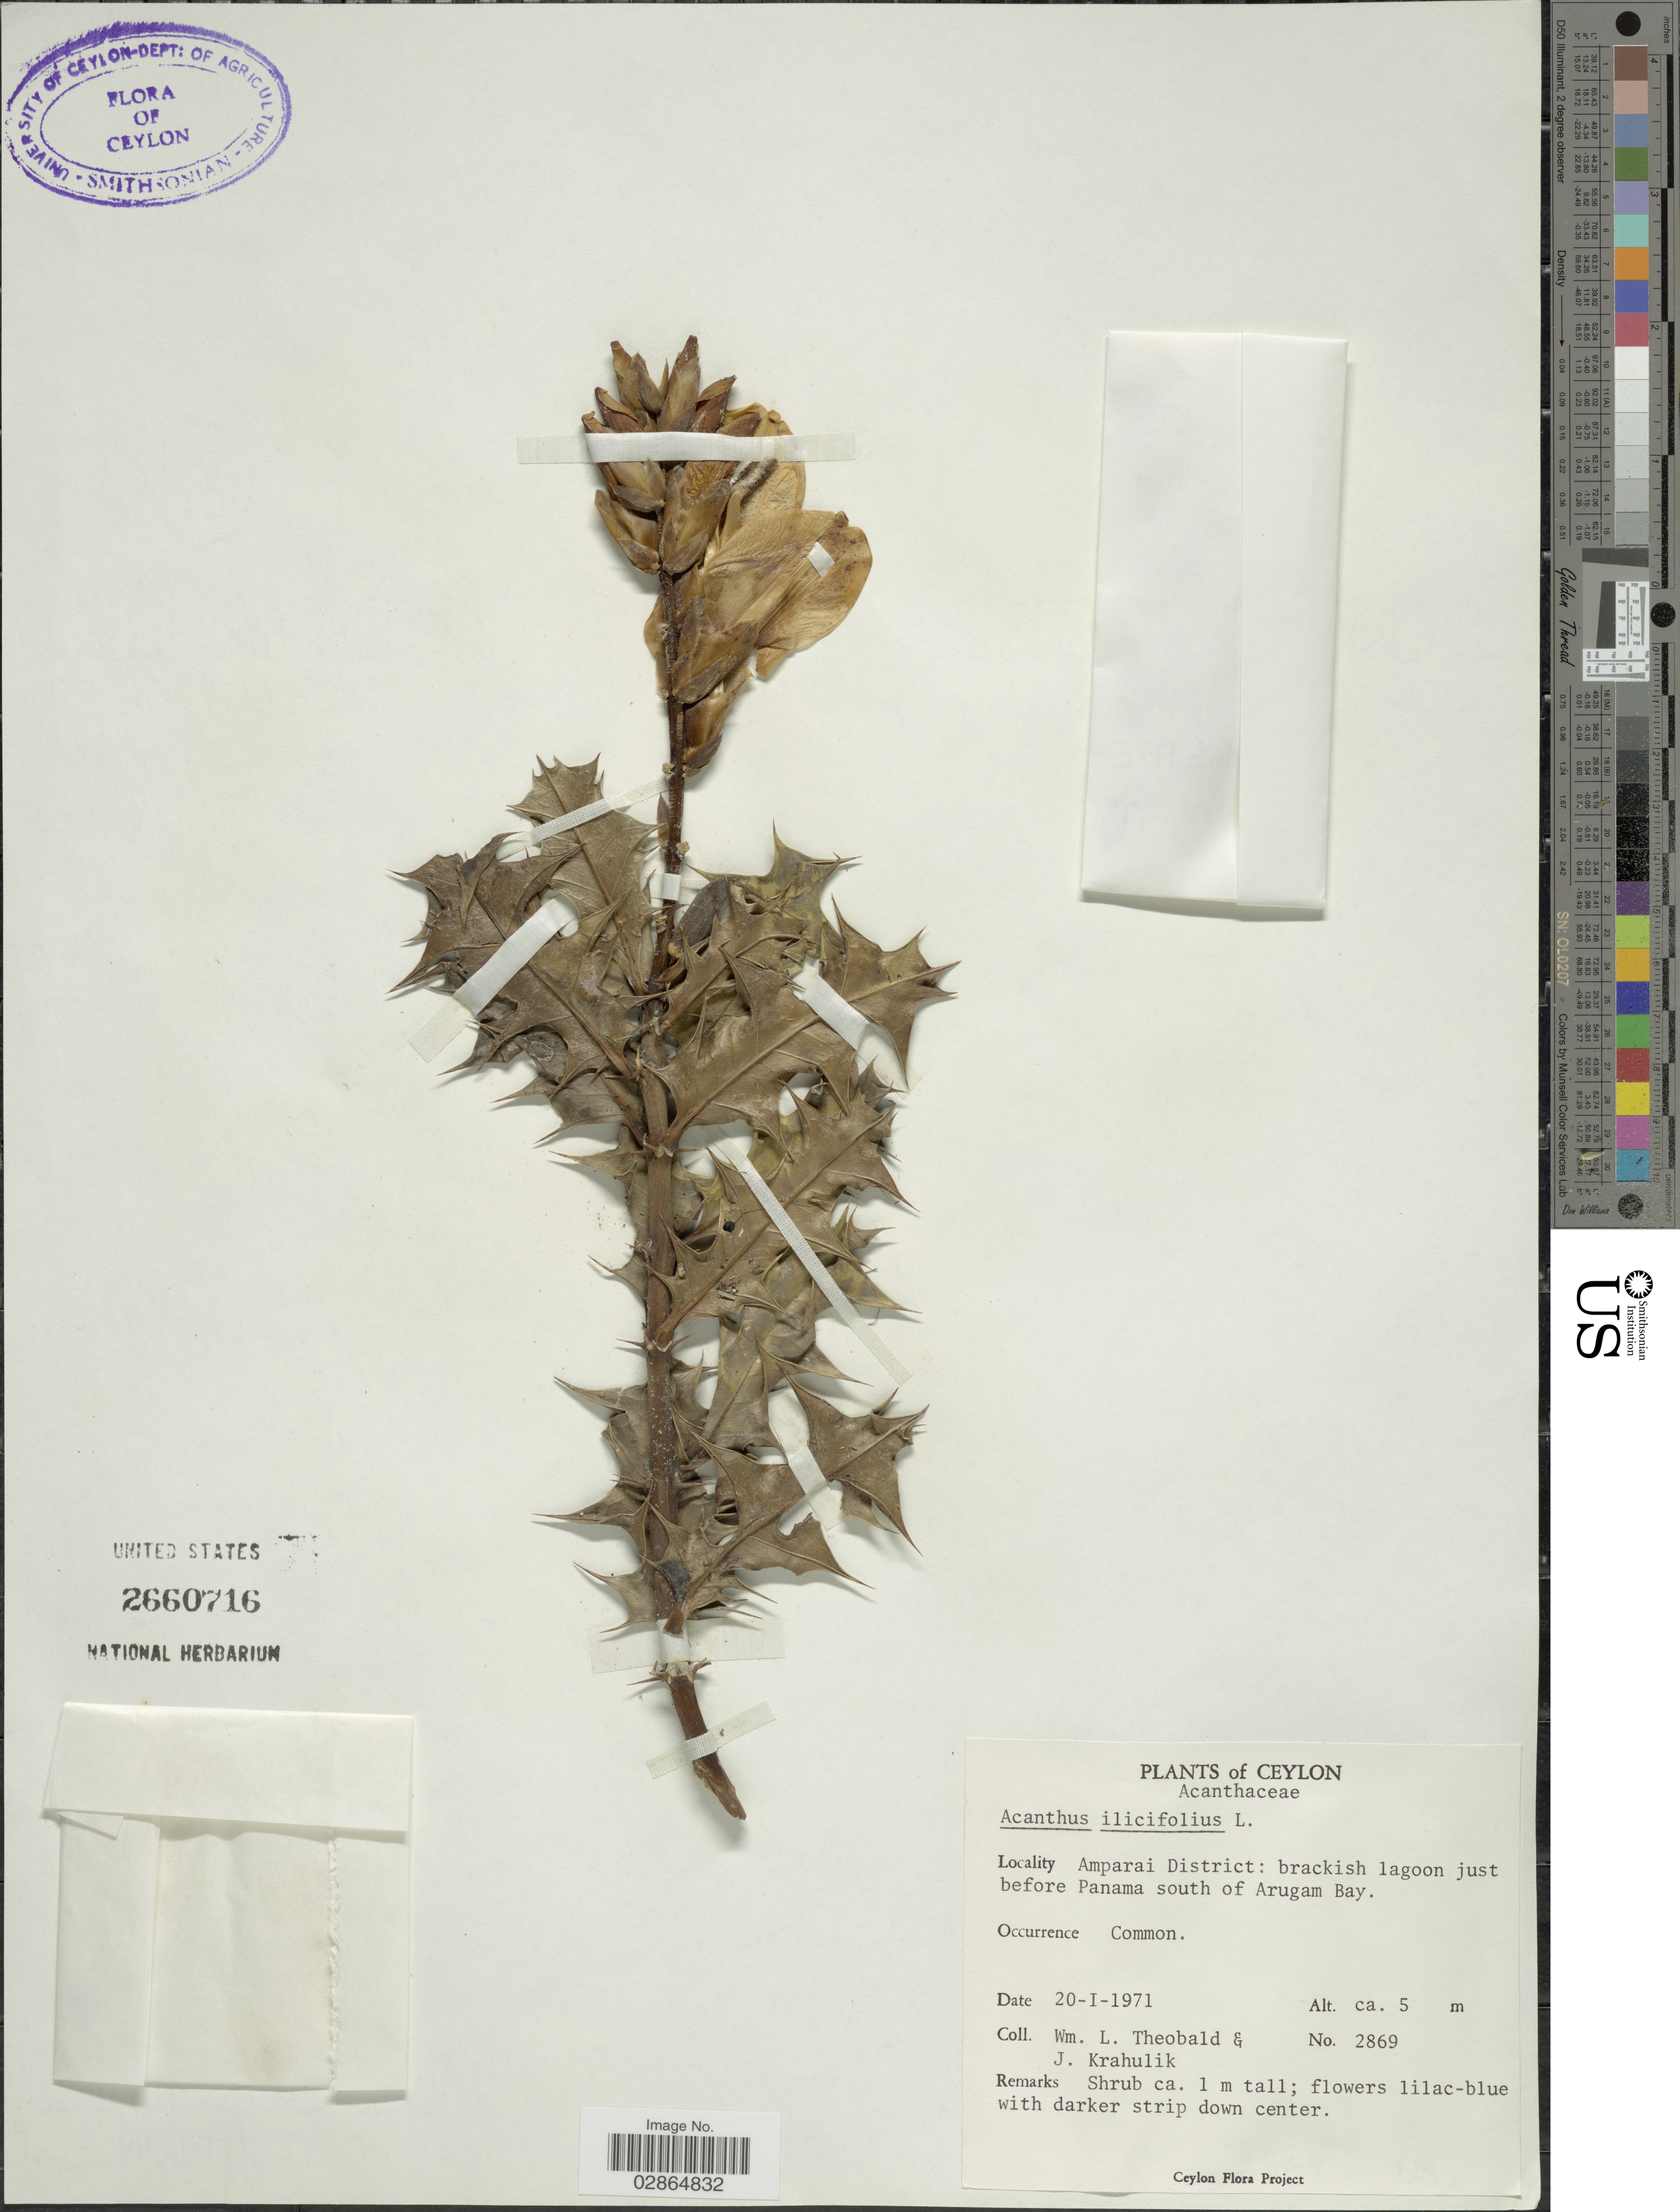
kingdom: Plantae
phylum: Tracheophyta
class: Magnoliopsida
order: Lamiales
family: Acanthaceae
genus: Acanthus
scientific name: Acanthus ilicifolius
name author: L.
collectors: W. L. Theobald & J. Krahulik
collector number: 2869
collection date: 1971-01-20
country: Sri Lanka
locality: Ceylon, Amparai District: brackish lagoon just before Panama south of Arugam Bay.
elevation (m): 5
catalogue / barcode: US 2660716